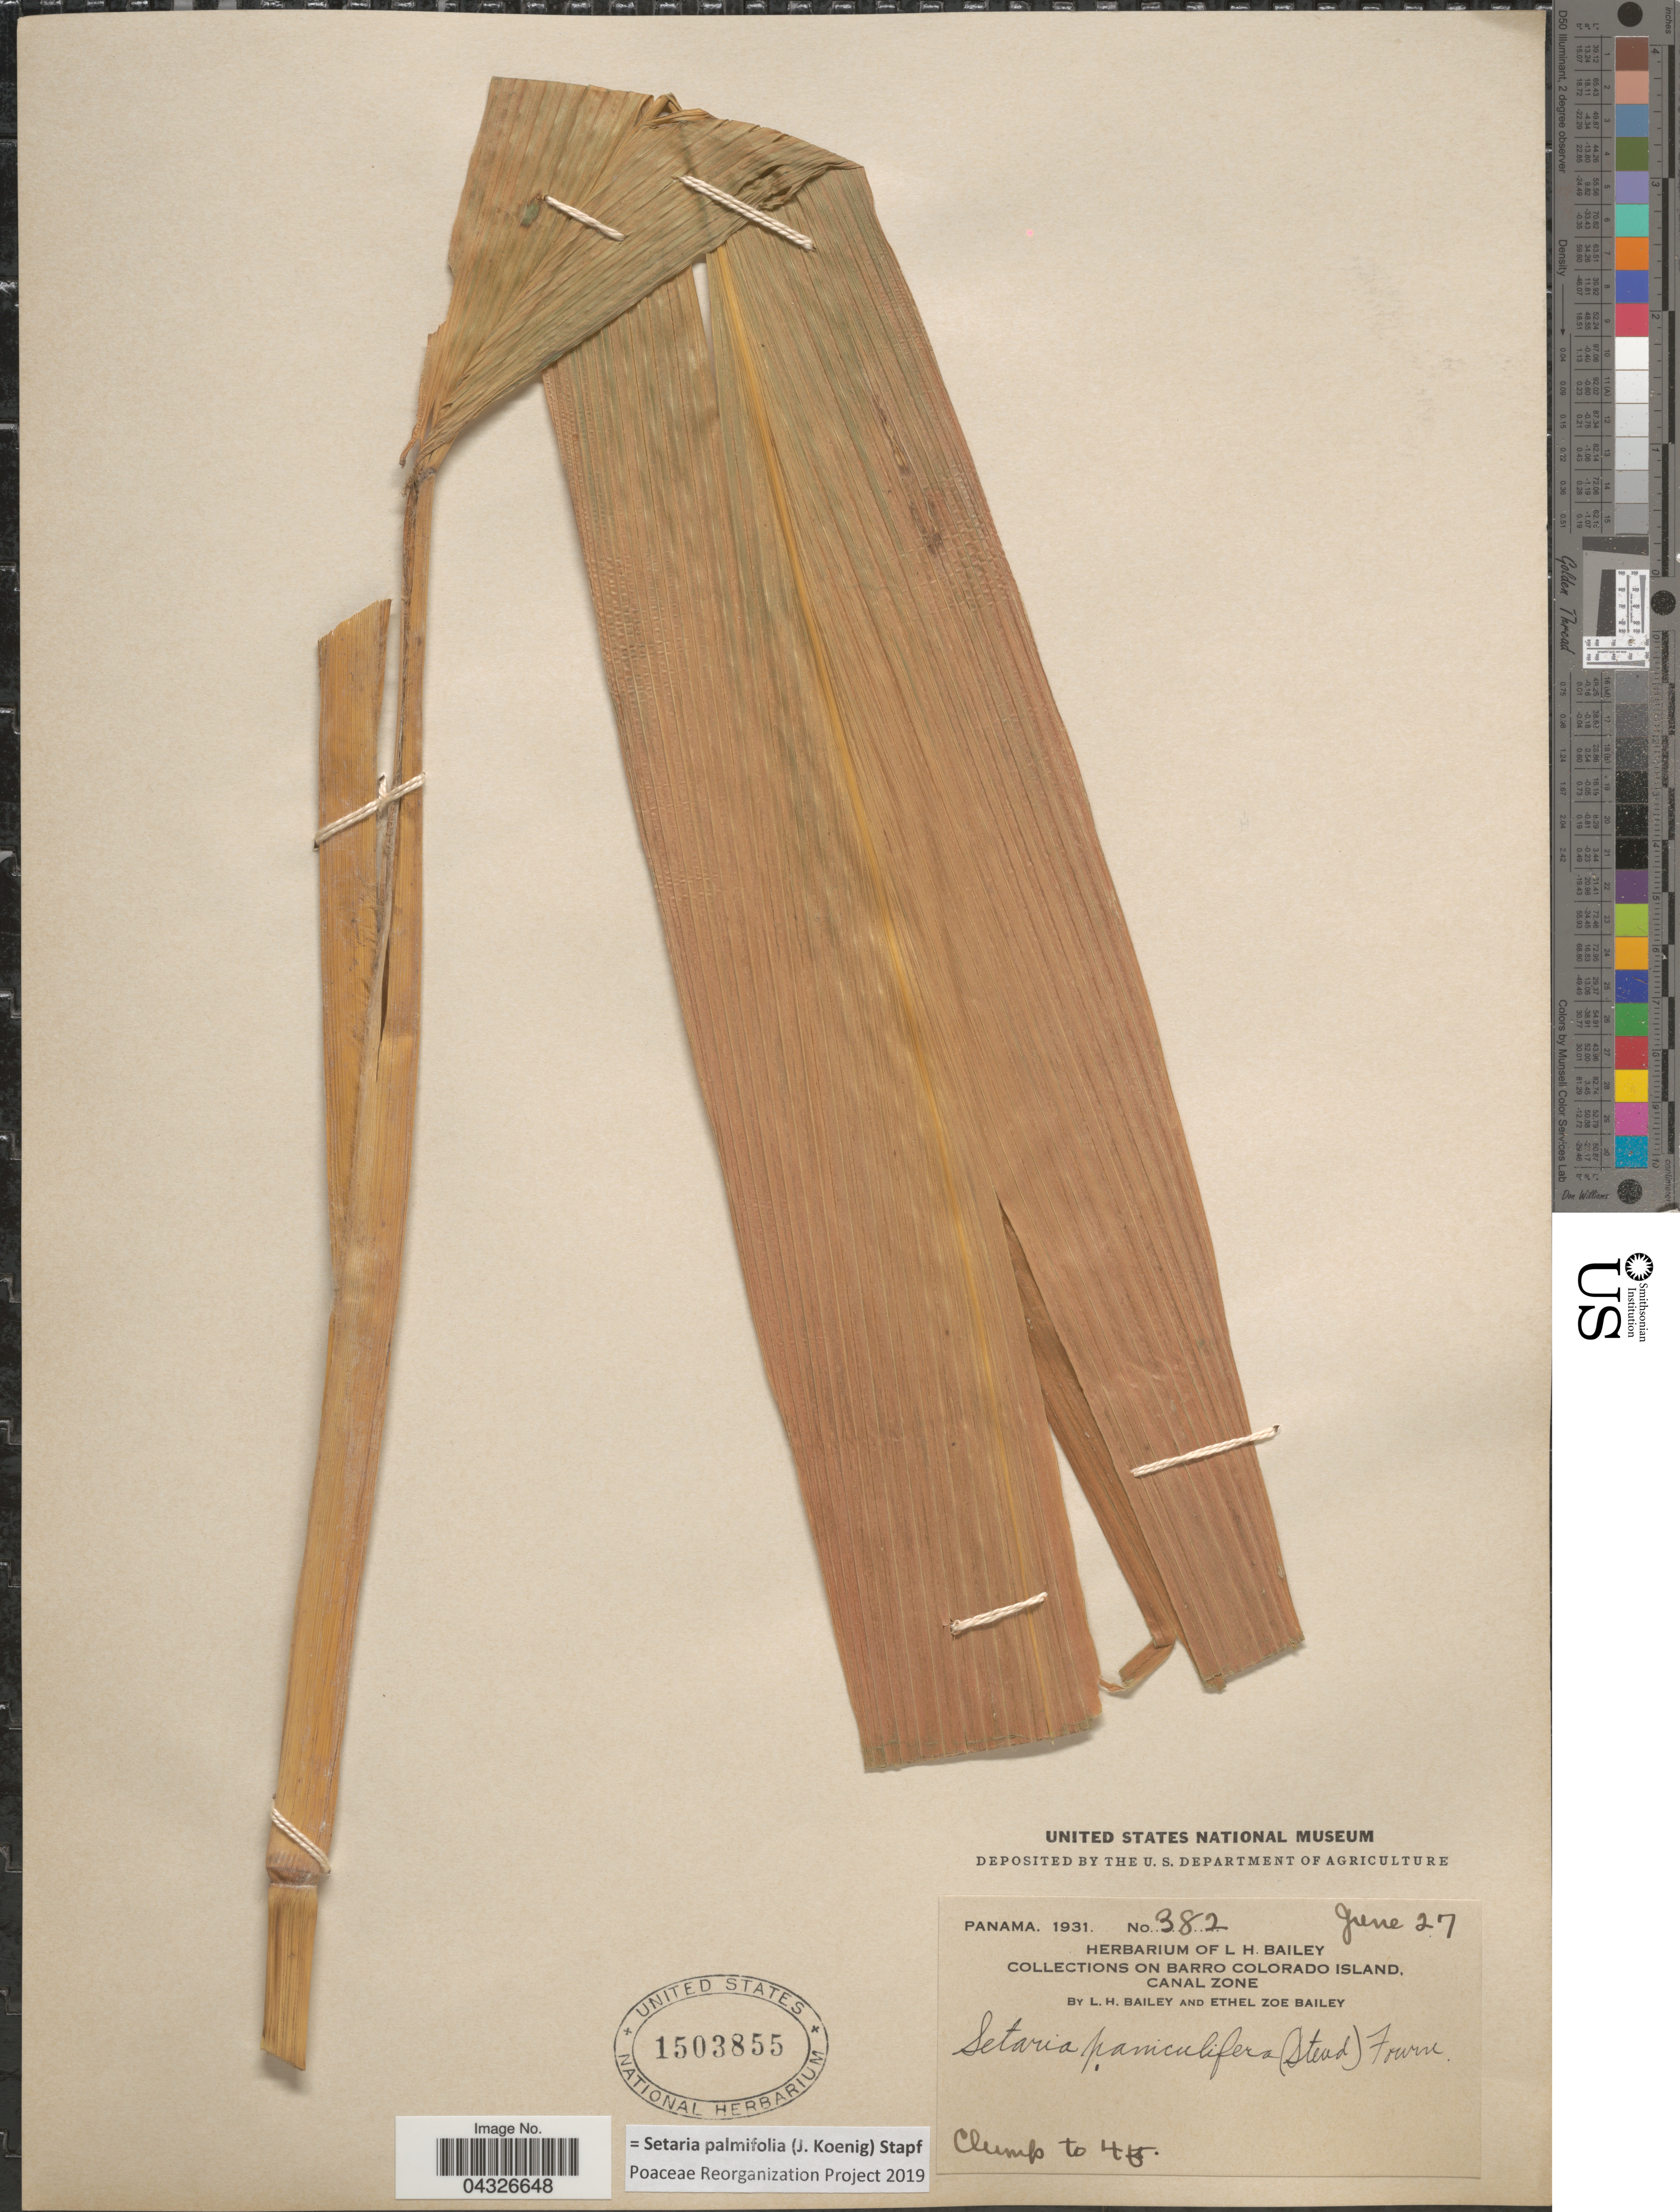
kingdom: Plantae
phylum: Tracheophyta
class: Liliopsida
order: Poales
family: Poaceae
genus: Setaria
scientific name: Setaria palmifolia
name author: (J. Koenig) Stapf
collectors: L. H. Bailey & E. Z. Bailey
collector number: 382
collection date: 1931-06-27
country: Panama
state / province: Colón / Panamá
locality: On Barro Colorado Island, Canal Zone.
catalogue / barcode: US 1503855